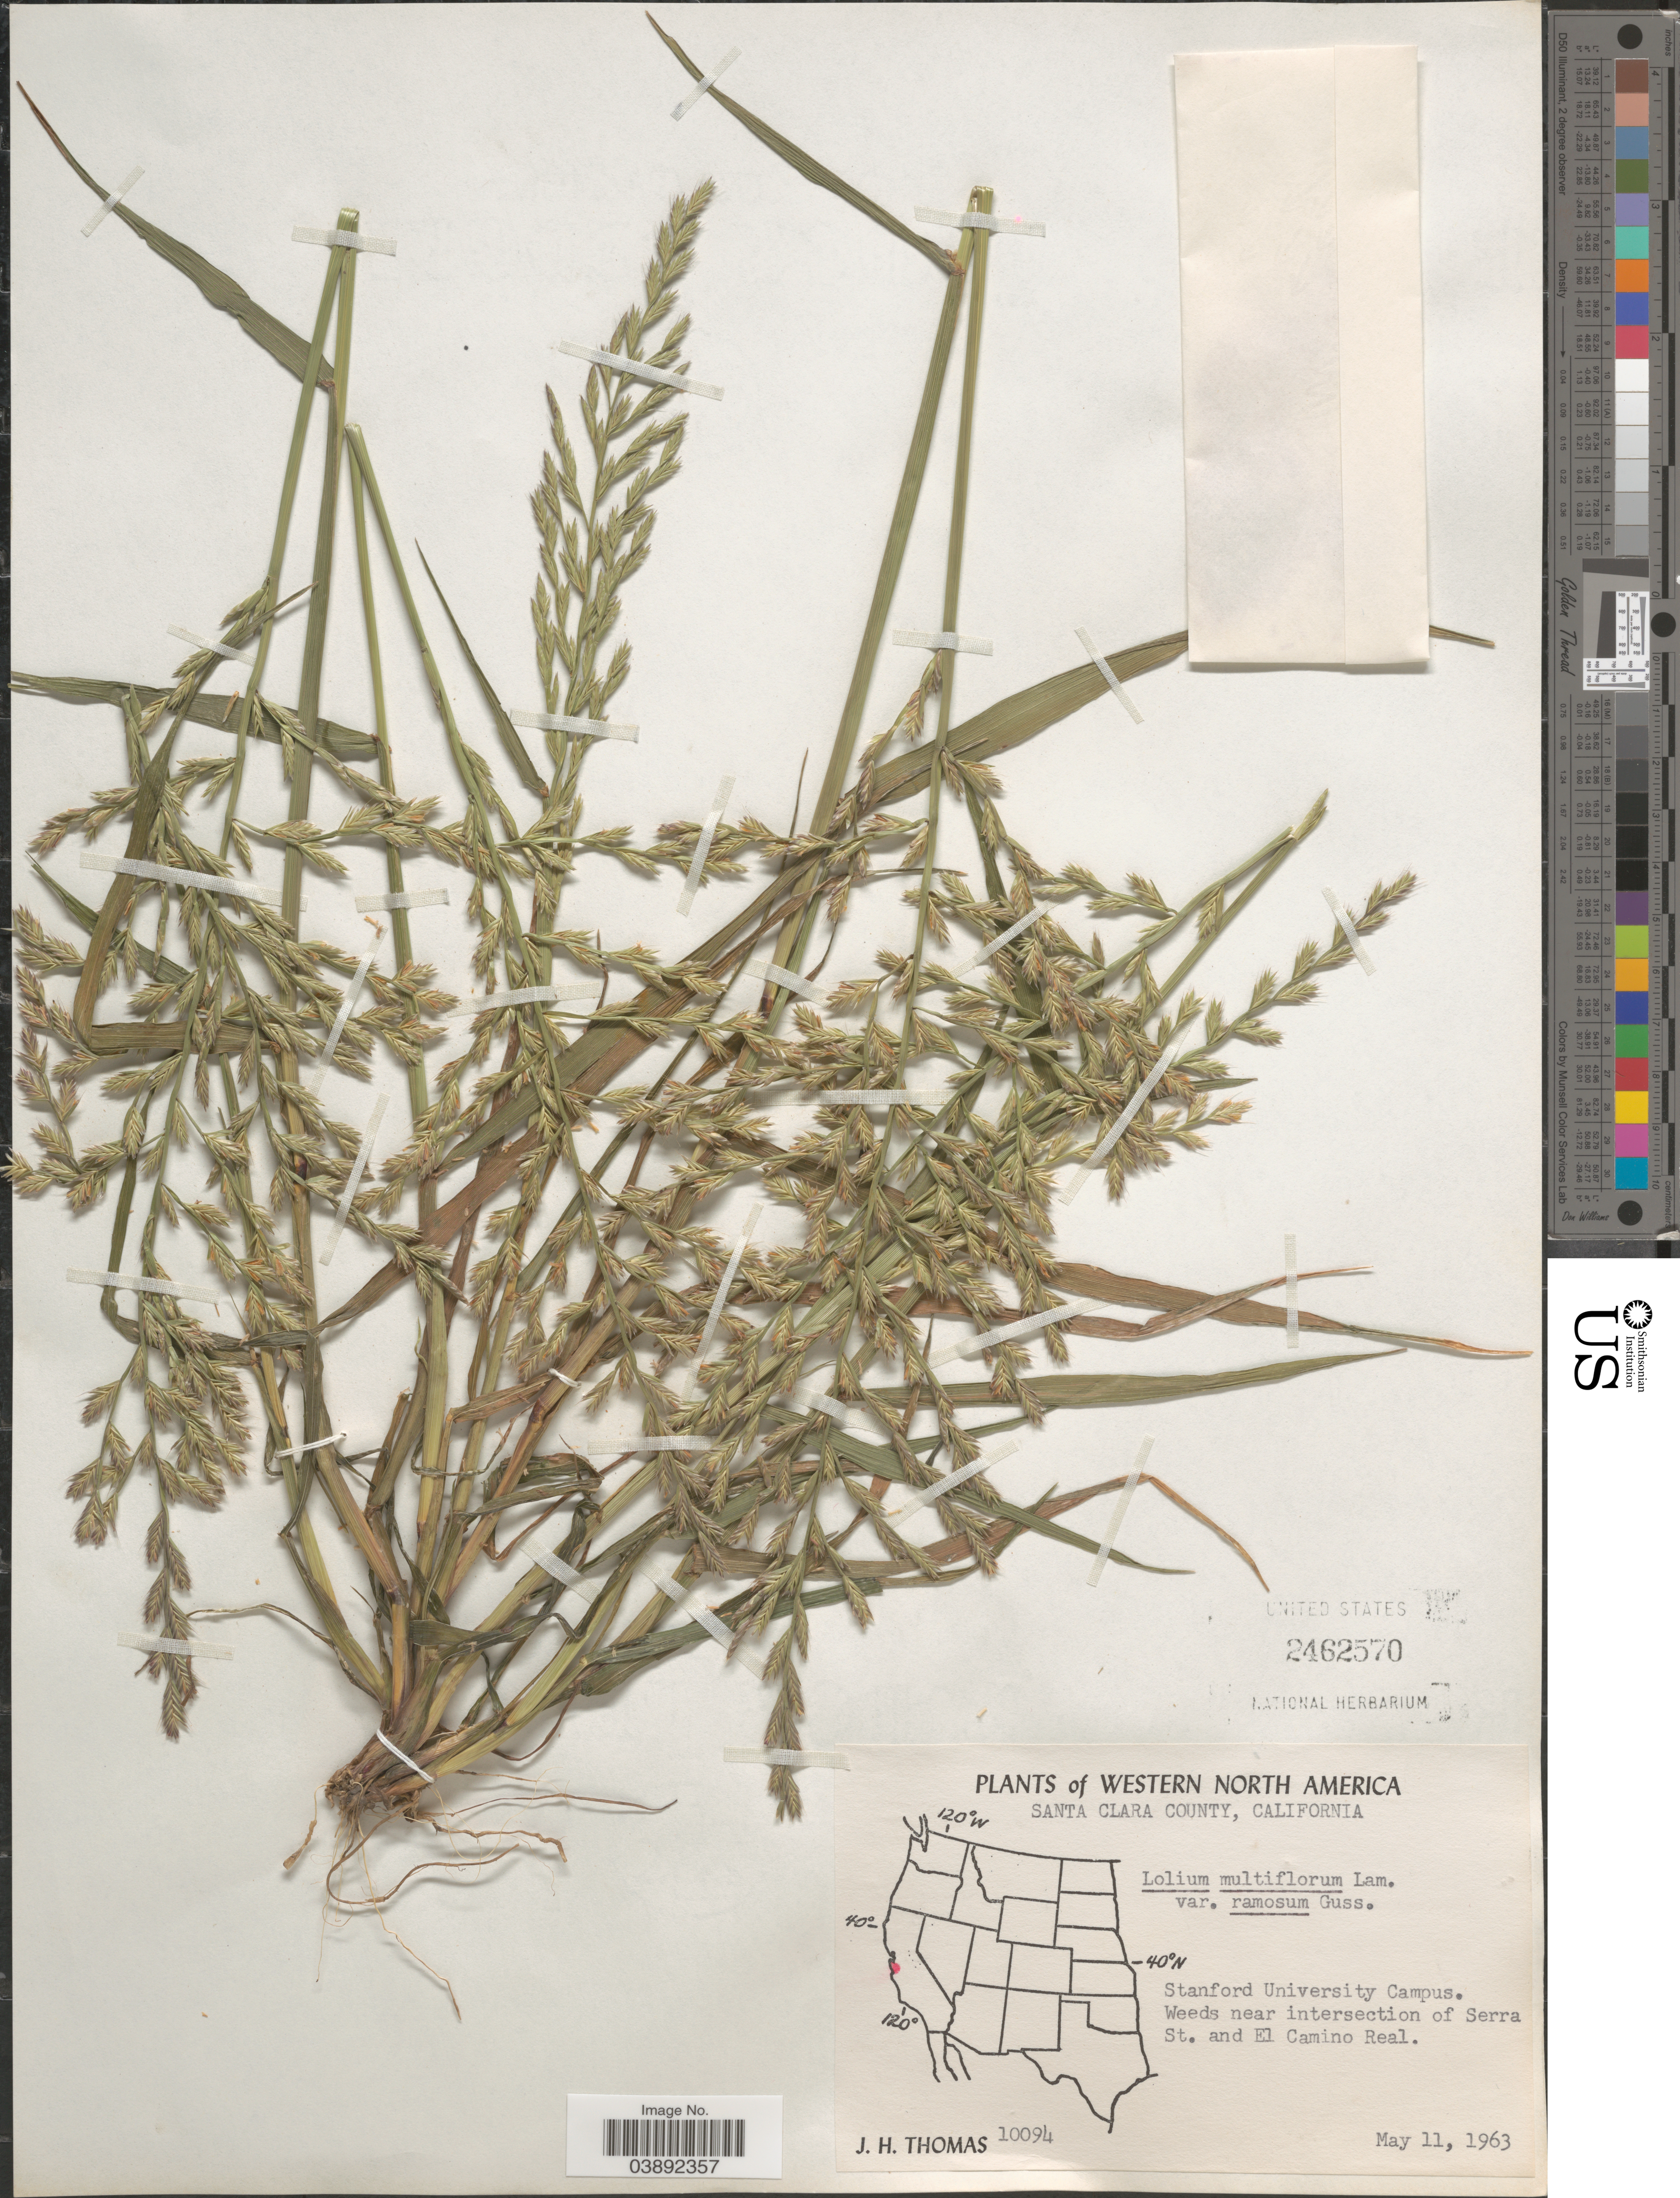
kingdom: Plantae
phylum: Tracheophyta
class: Liliopsida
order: Poales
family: Poaceae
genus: Lolium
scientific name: Lolium multiflorum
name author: Lam.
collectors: J. H. Thomas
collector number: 10094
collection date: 1963-05-11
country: United States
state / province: California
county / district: Santa Clara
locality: Santa Clara County. Stanford University Campus. Weeds near intersection of Serra St. And El Camino Real.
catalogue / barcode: US 2462570